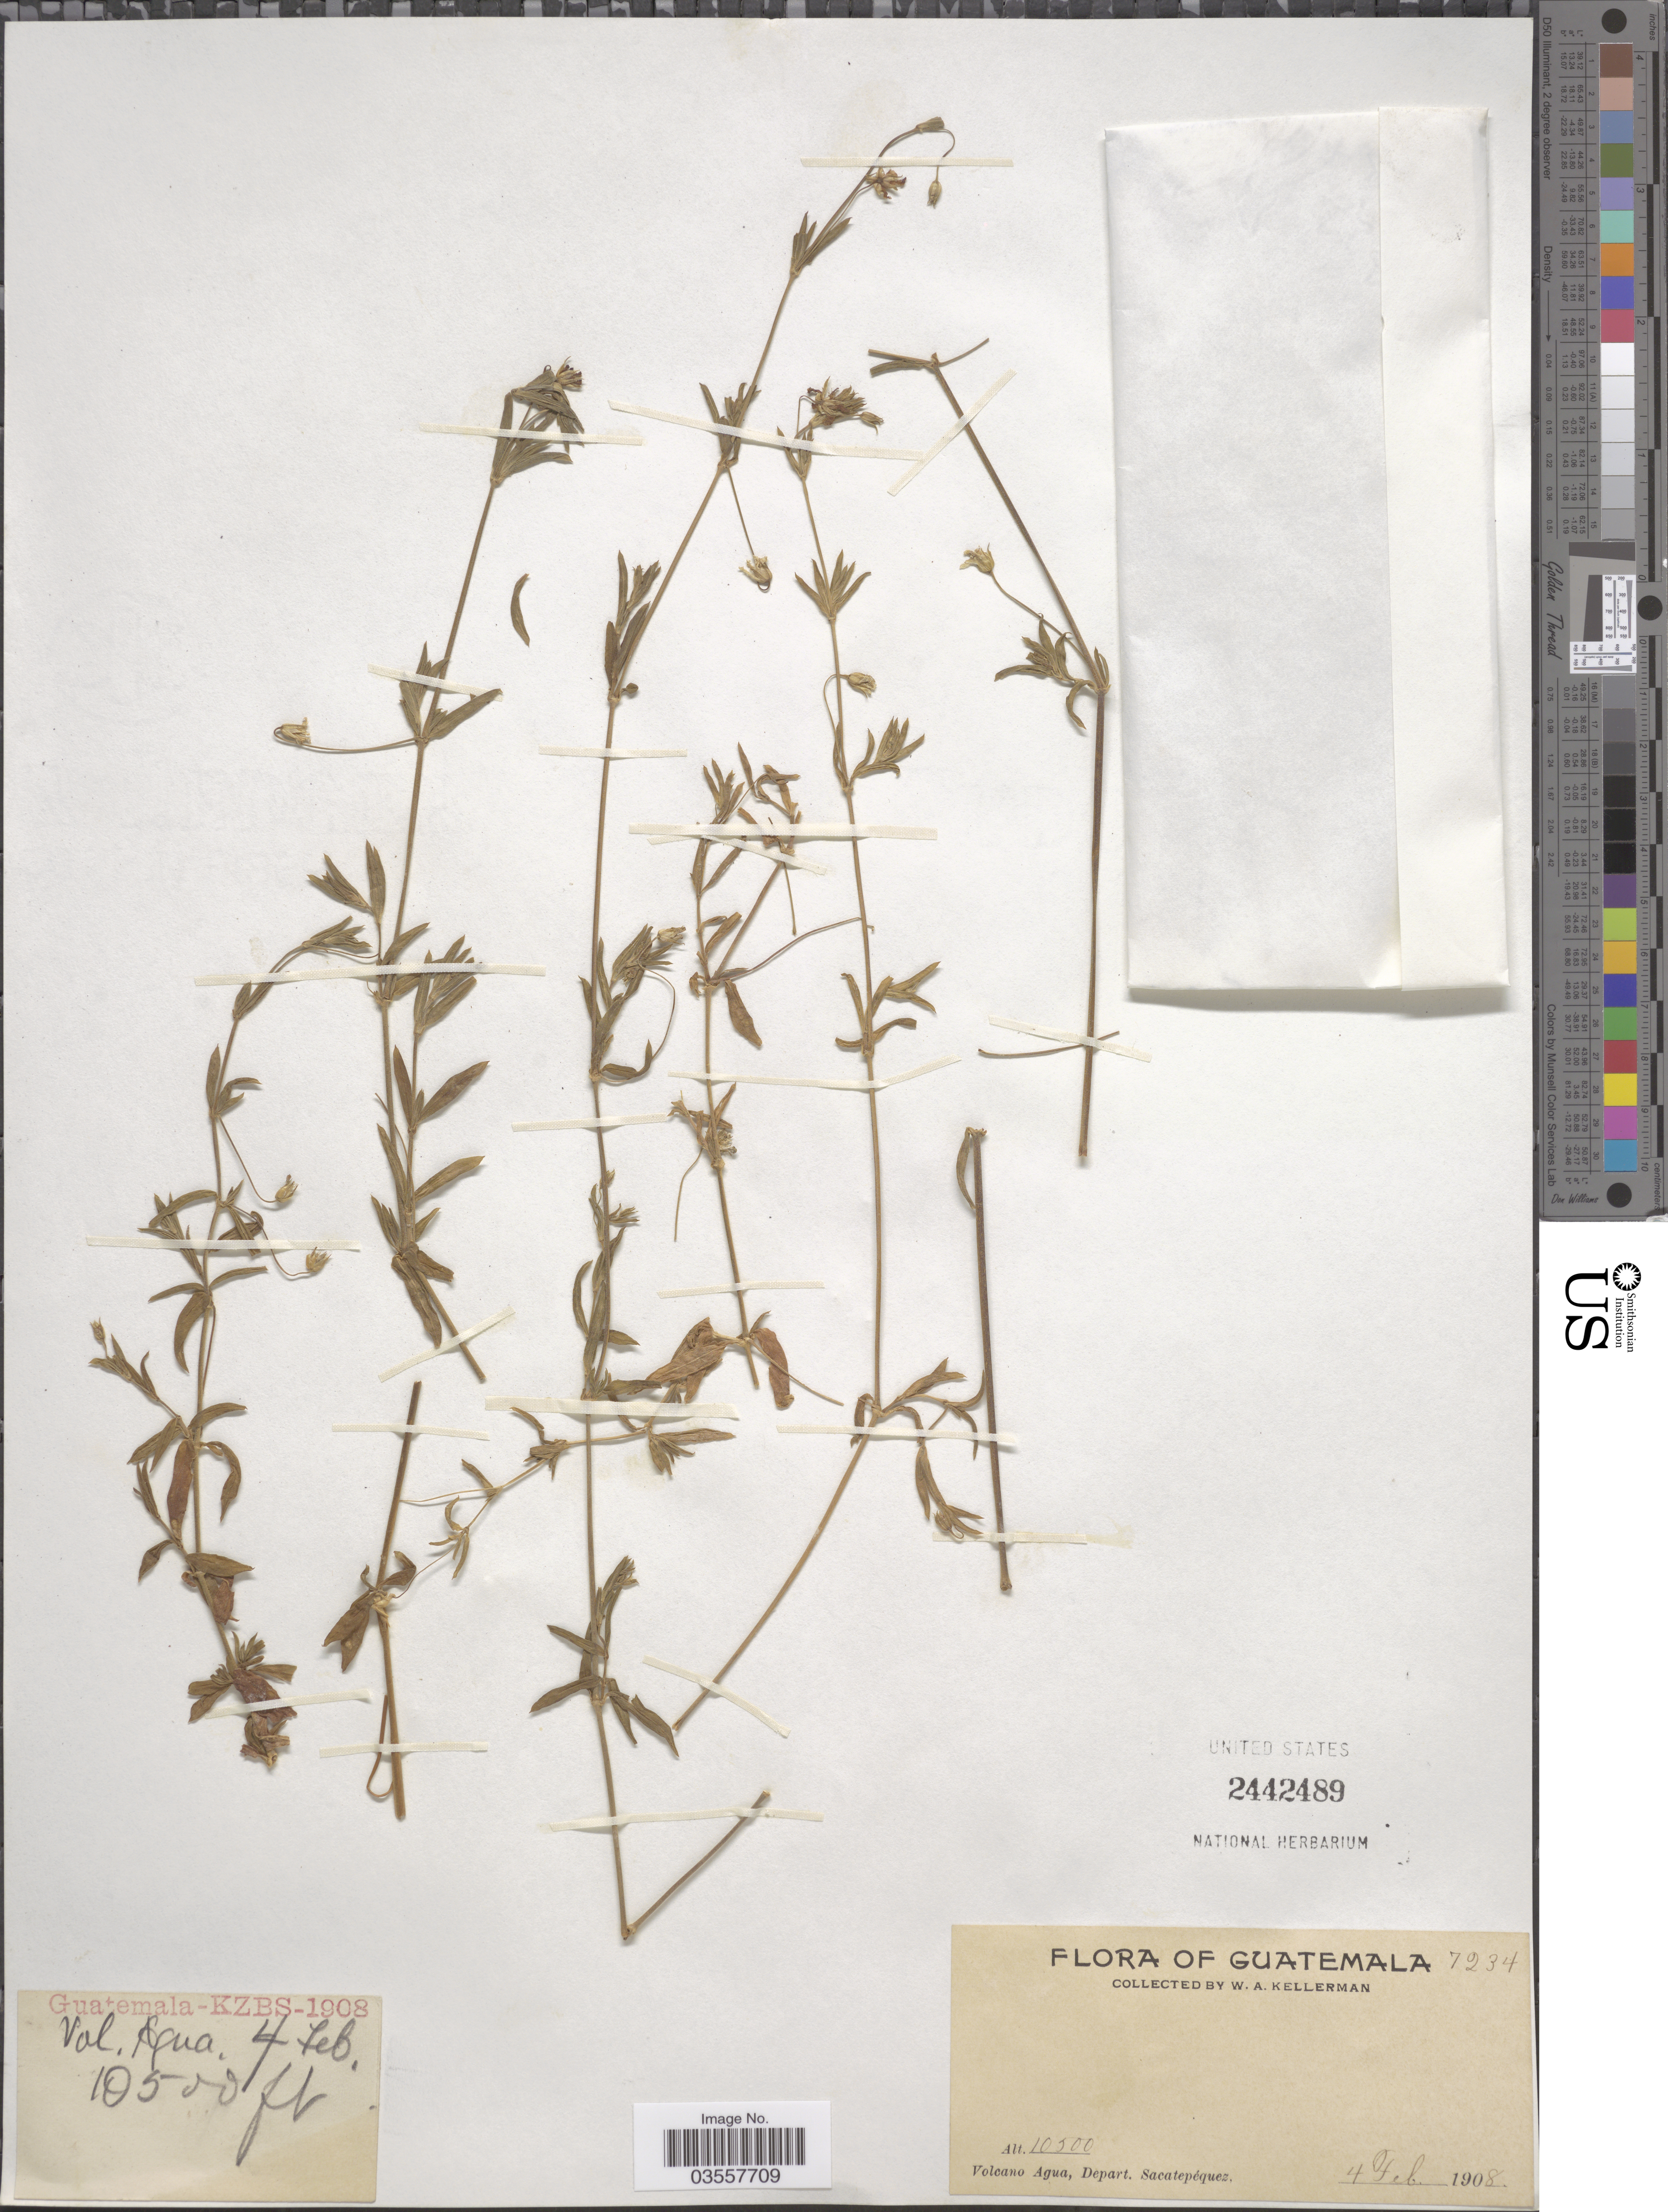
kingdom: Plantae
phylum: Tracheophyta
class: Magnoliopsida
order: Caryophyllales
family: Caryophyllaceae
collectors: W. Kellerman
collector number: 7234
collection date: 1908-02-04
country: Guatemala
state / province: Sacatepequez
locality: Volcano, Depart. Sacatepéquez.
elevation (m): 3200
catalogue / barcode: US 2442489